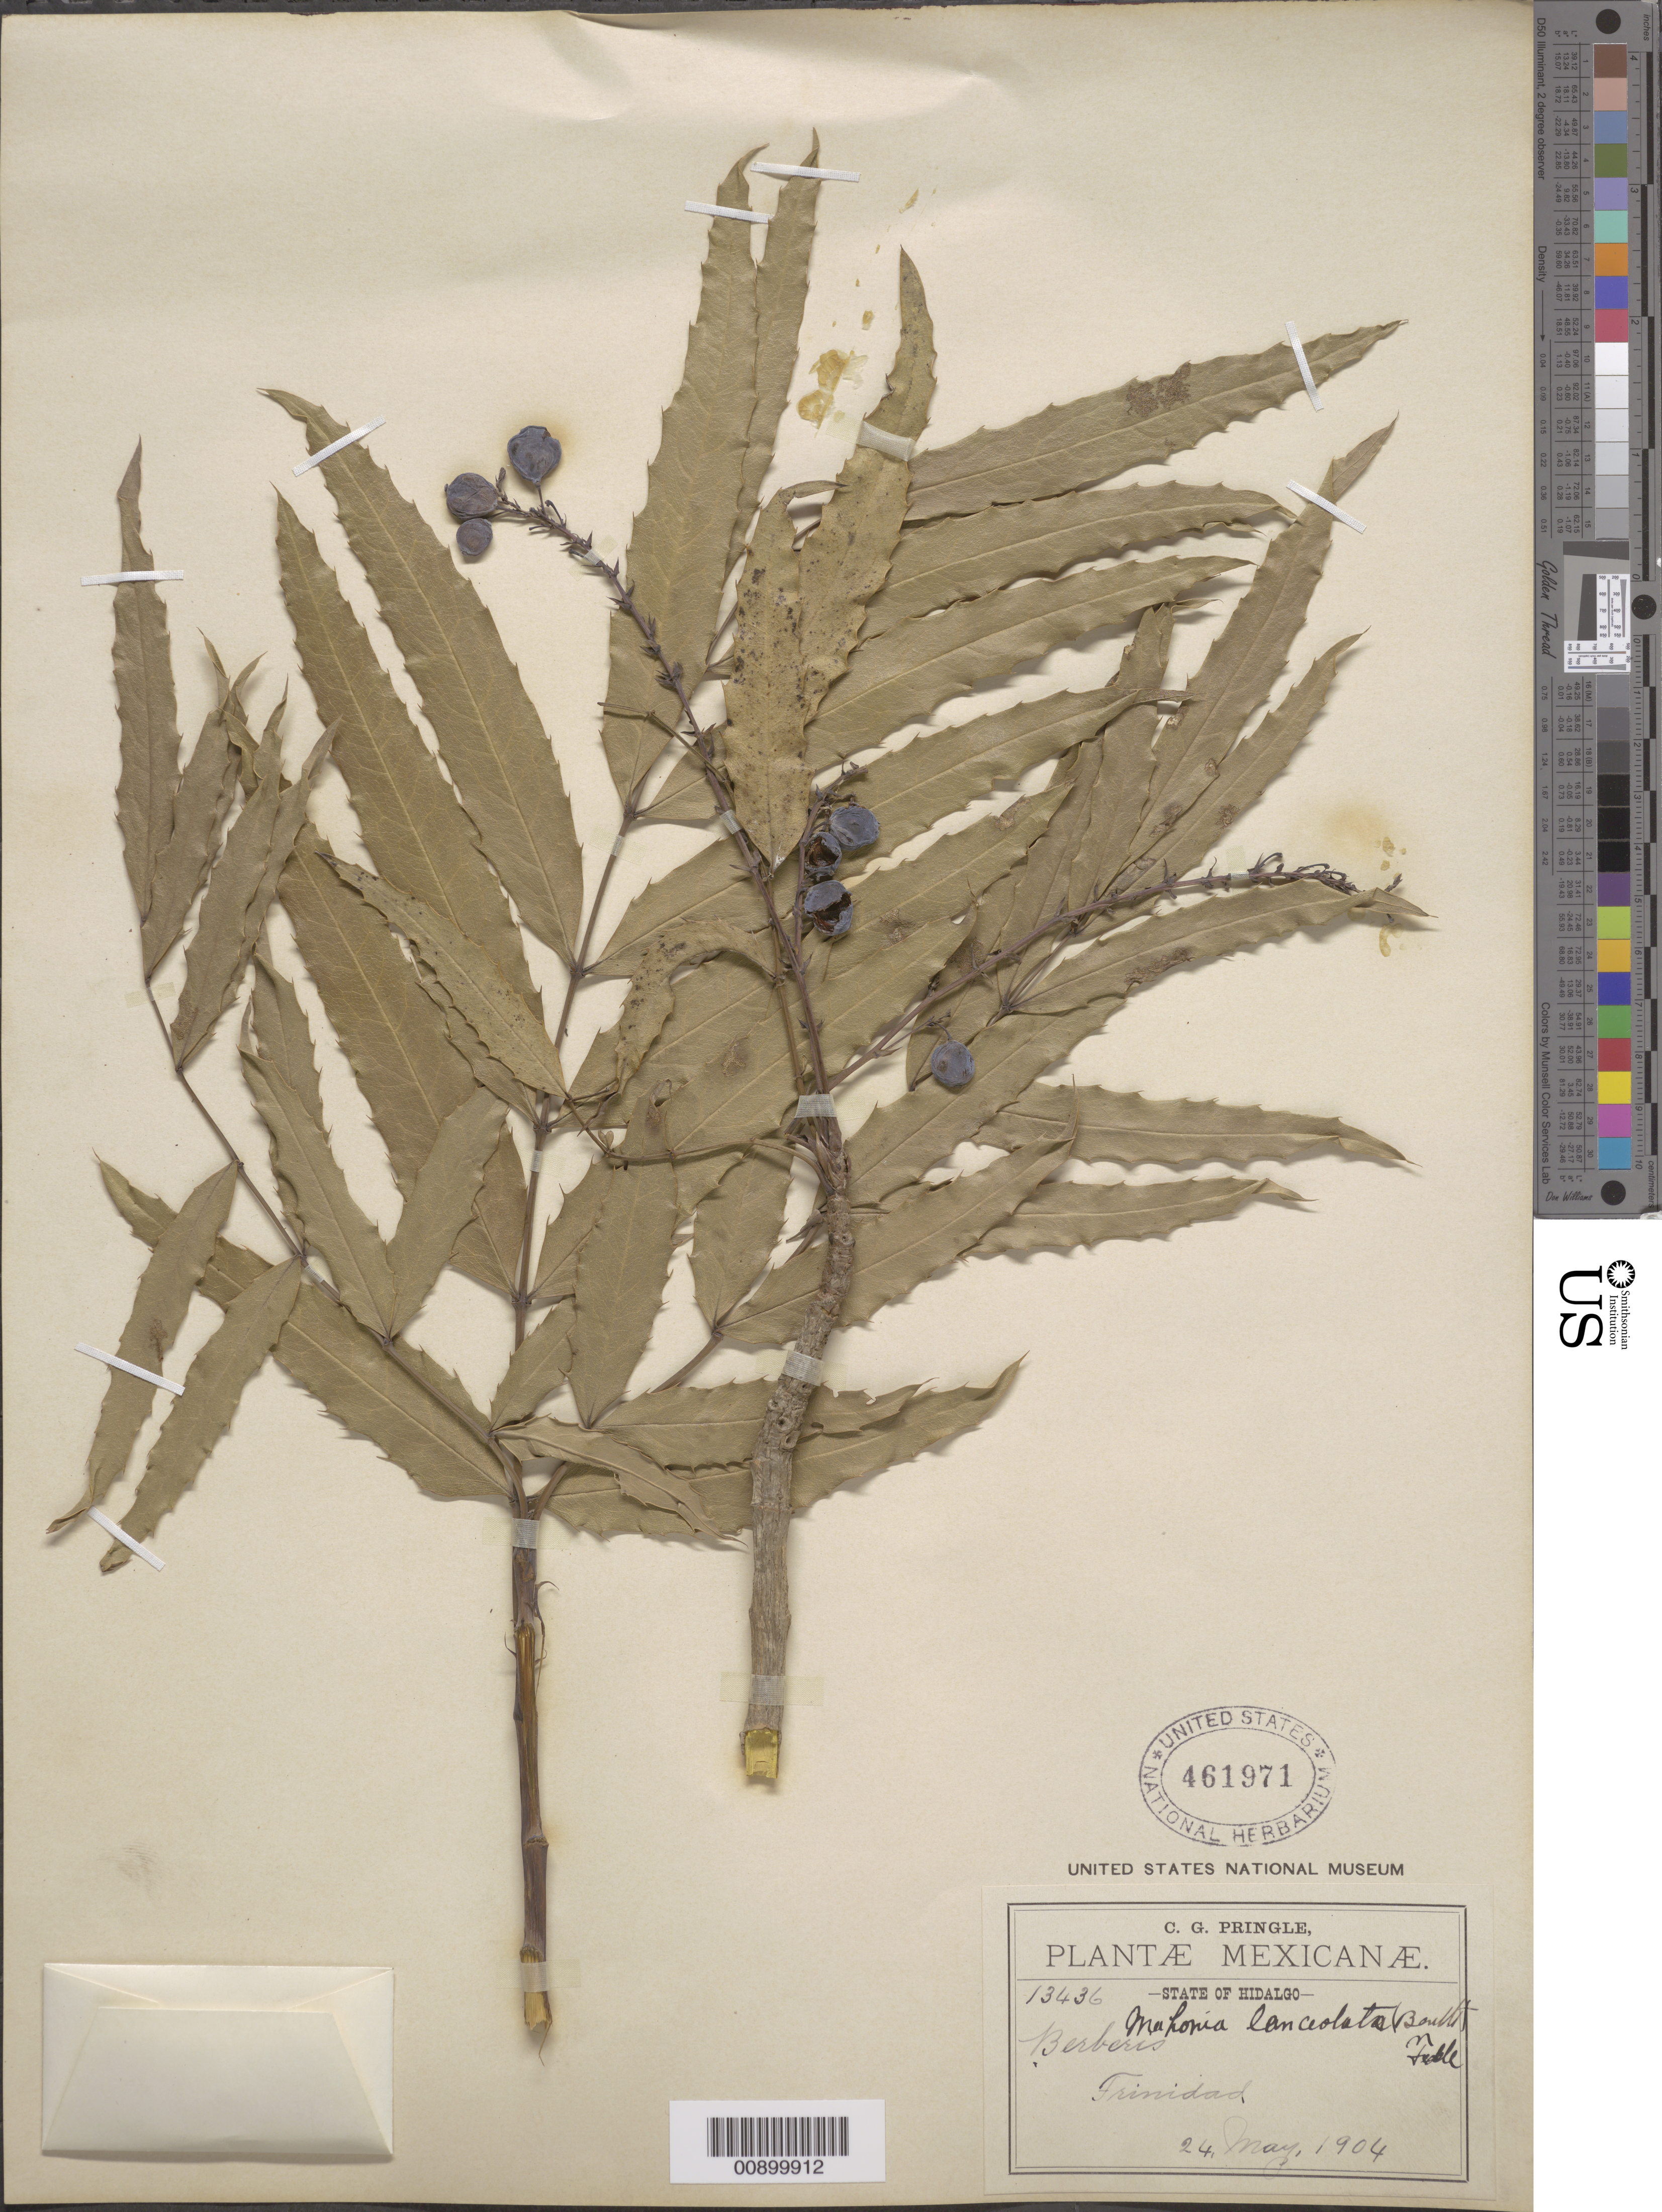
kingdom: Plantae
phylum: Tracheophyta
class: Magnoliopsida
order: Ranunculales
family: Berberidaceae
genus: Mahonia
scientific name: Mahonia lanceolata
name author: (Benth.) Fedde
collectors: C. G. Pringle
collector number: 13436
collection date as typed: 24 May 1904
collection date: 1904-05-24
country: Mexico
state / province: Hidalgo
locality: Trinidad, Hidalgo.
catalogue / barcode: US 461971